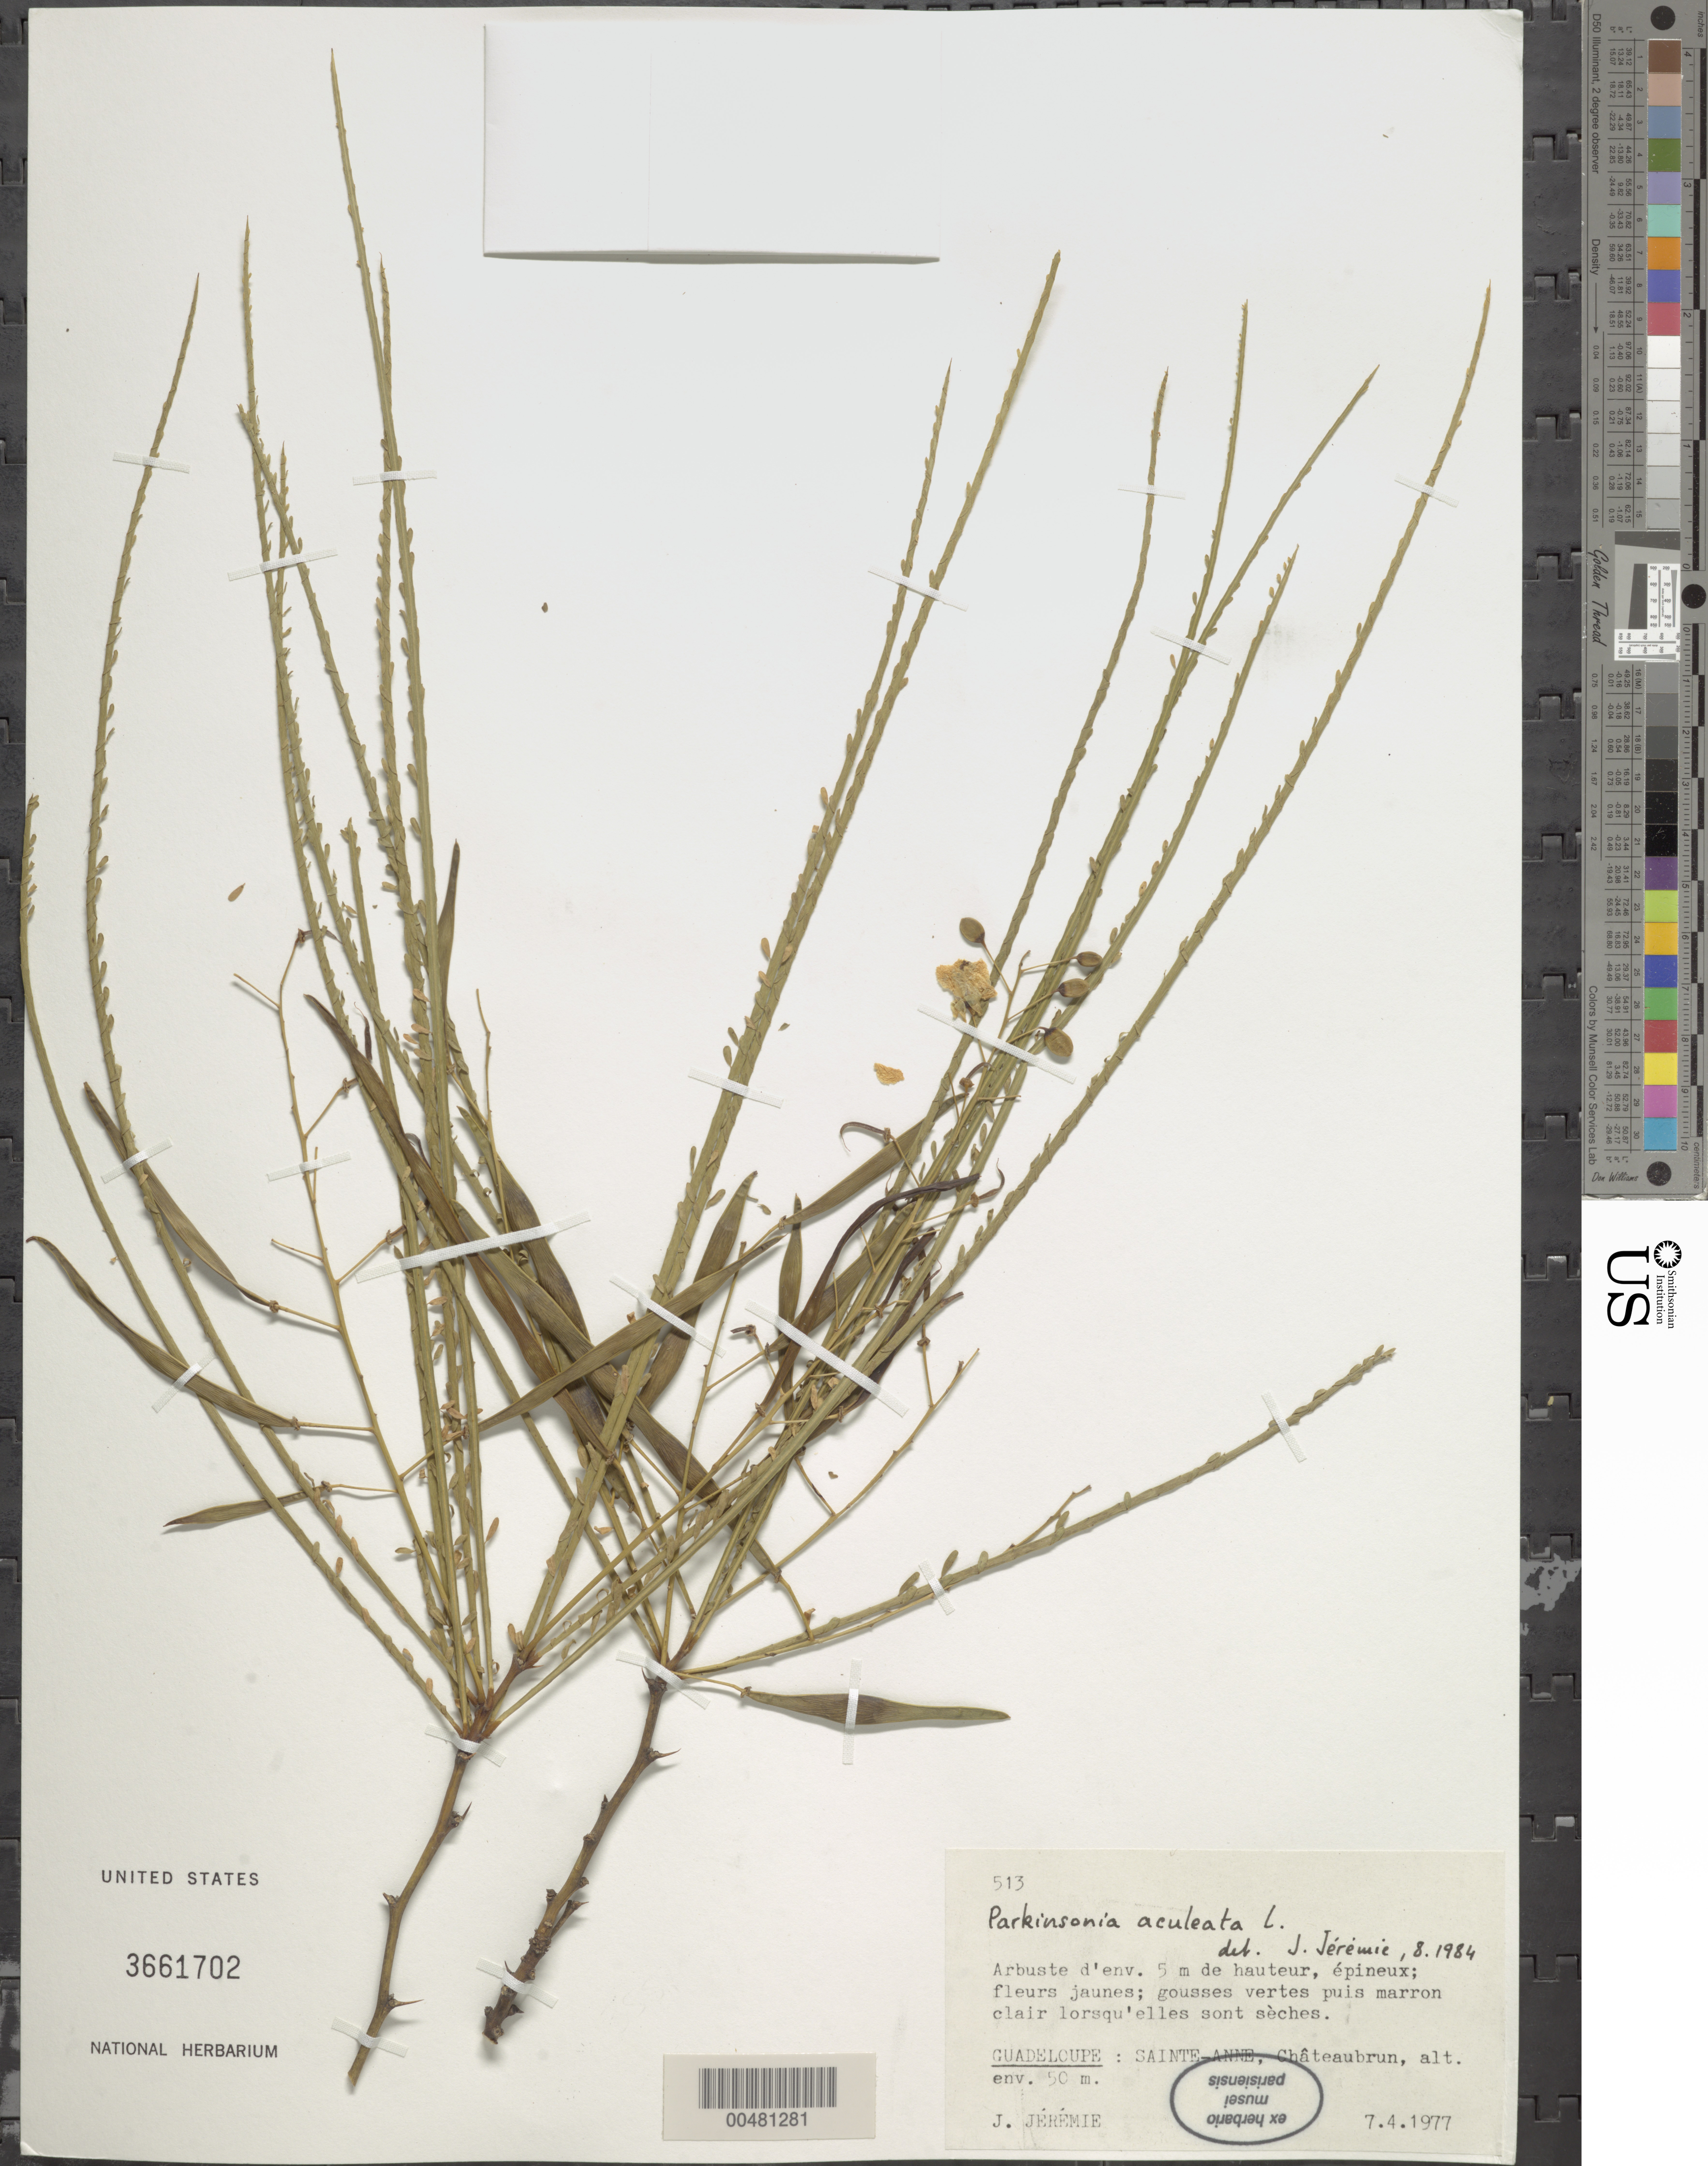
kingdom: Plantae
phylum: Tracheophyta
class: Magnoliopsida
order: Fabales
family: Fabaceae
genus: Parkinsonia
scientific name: Parkinsonia aculeata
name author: L.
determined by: Jérémie, J.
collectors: J. Jérémie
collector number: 513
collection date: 1977-04-07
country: Guadeloupe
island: Grande-Terre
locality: Sainte-Anne. Châteaubrun.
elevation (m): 50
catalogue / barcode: US 3661702